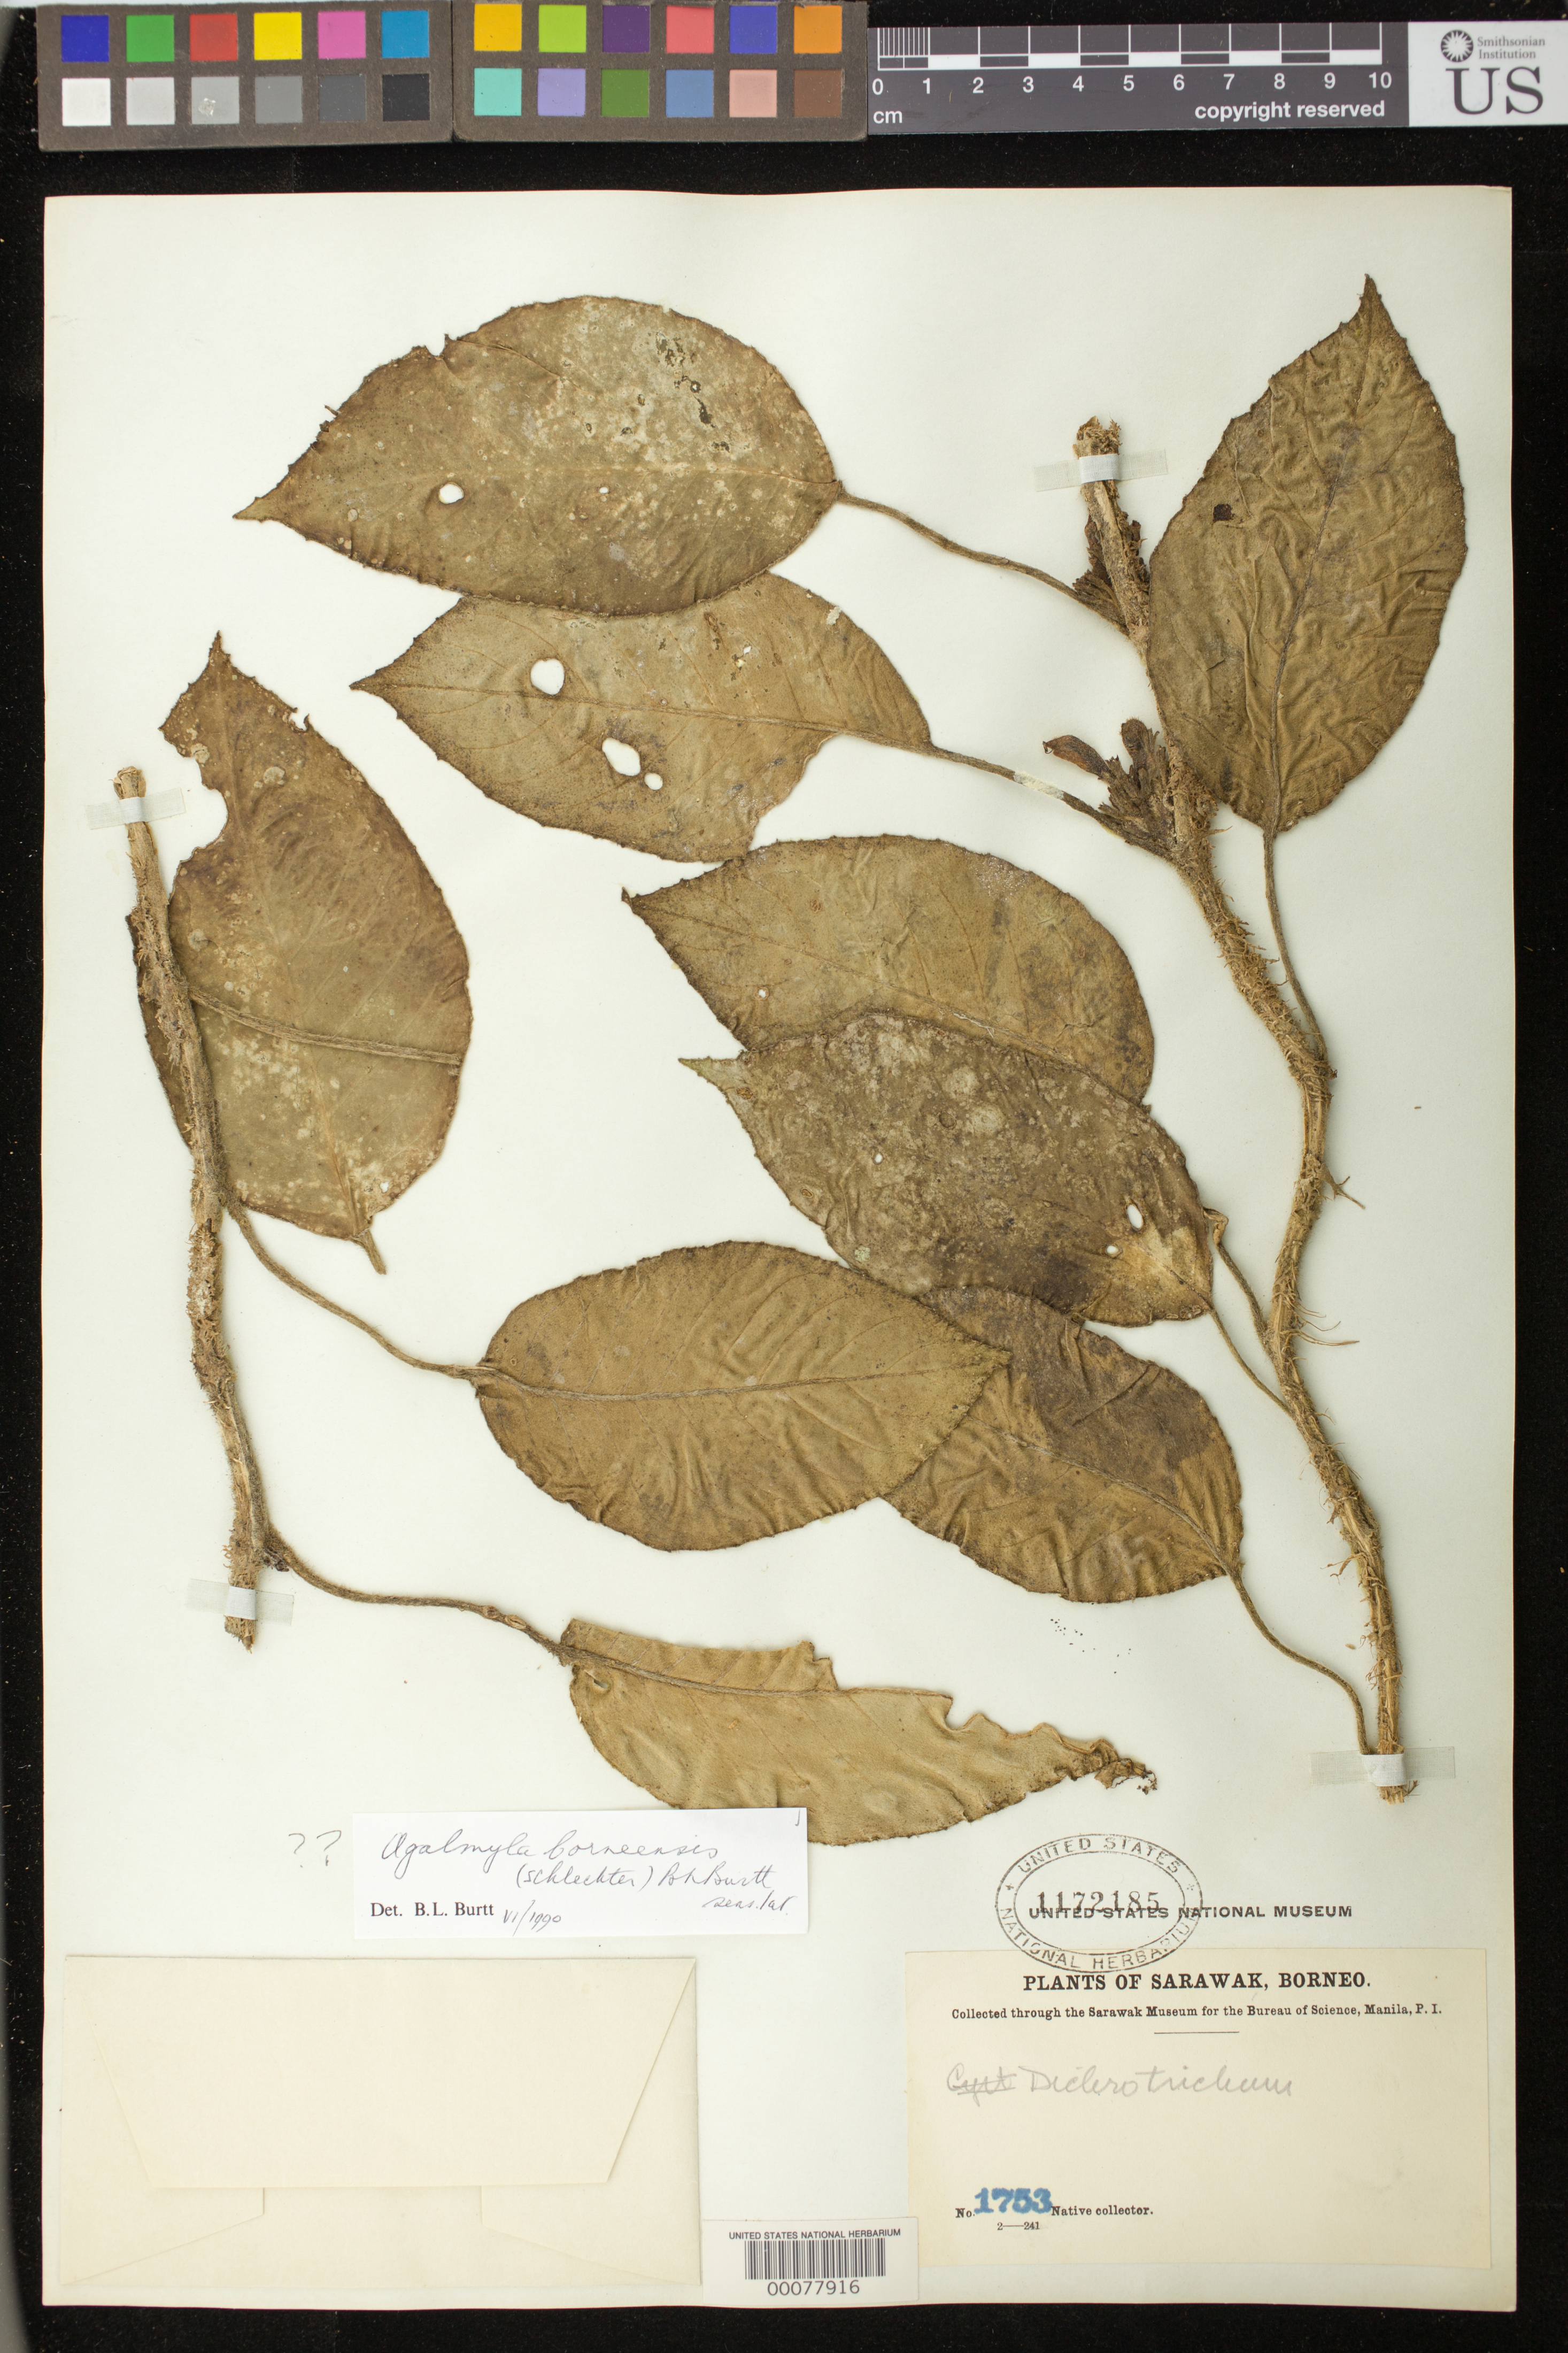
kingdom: Plantae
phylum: Tracheophyta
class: Magnoliopsida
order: Lamiales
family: Gesneriaceae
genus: Agalmyla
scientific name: Agalmyla borneensis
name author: (Schltr.) B.L. Burtt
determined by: Burtt, B. L.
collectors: Native collector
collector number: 1753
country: Malaysia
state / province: Sarawak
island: Borneo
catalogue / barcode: US 1172185